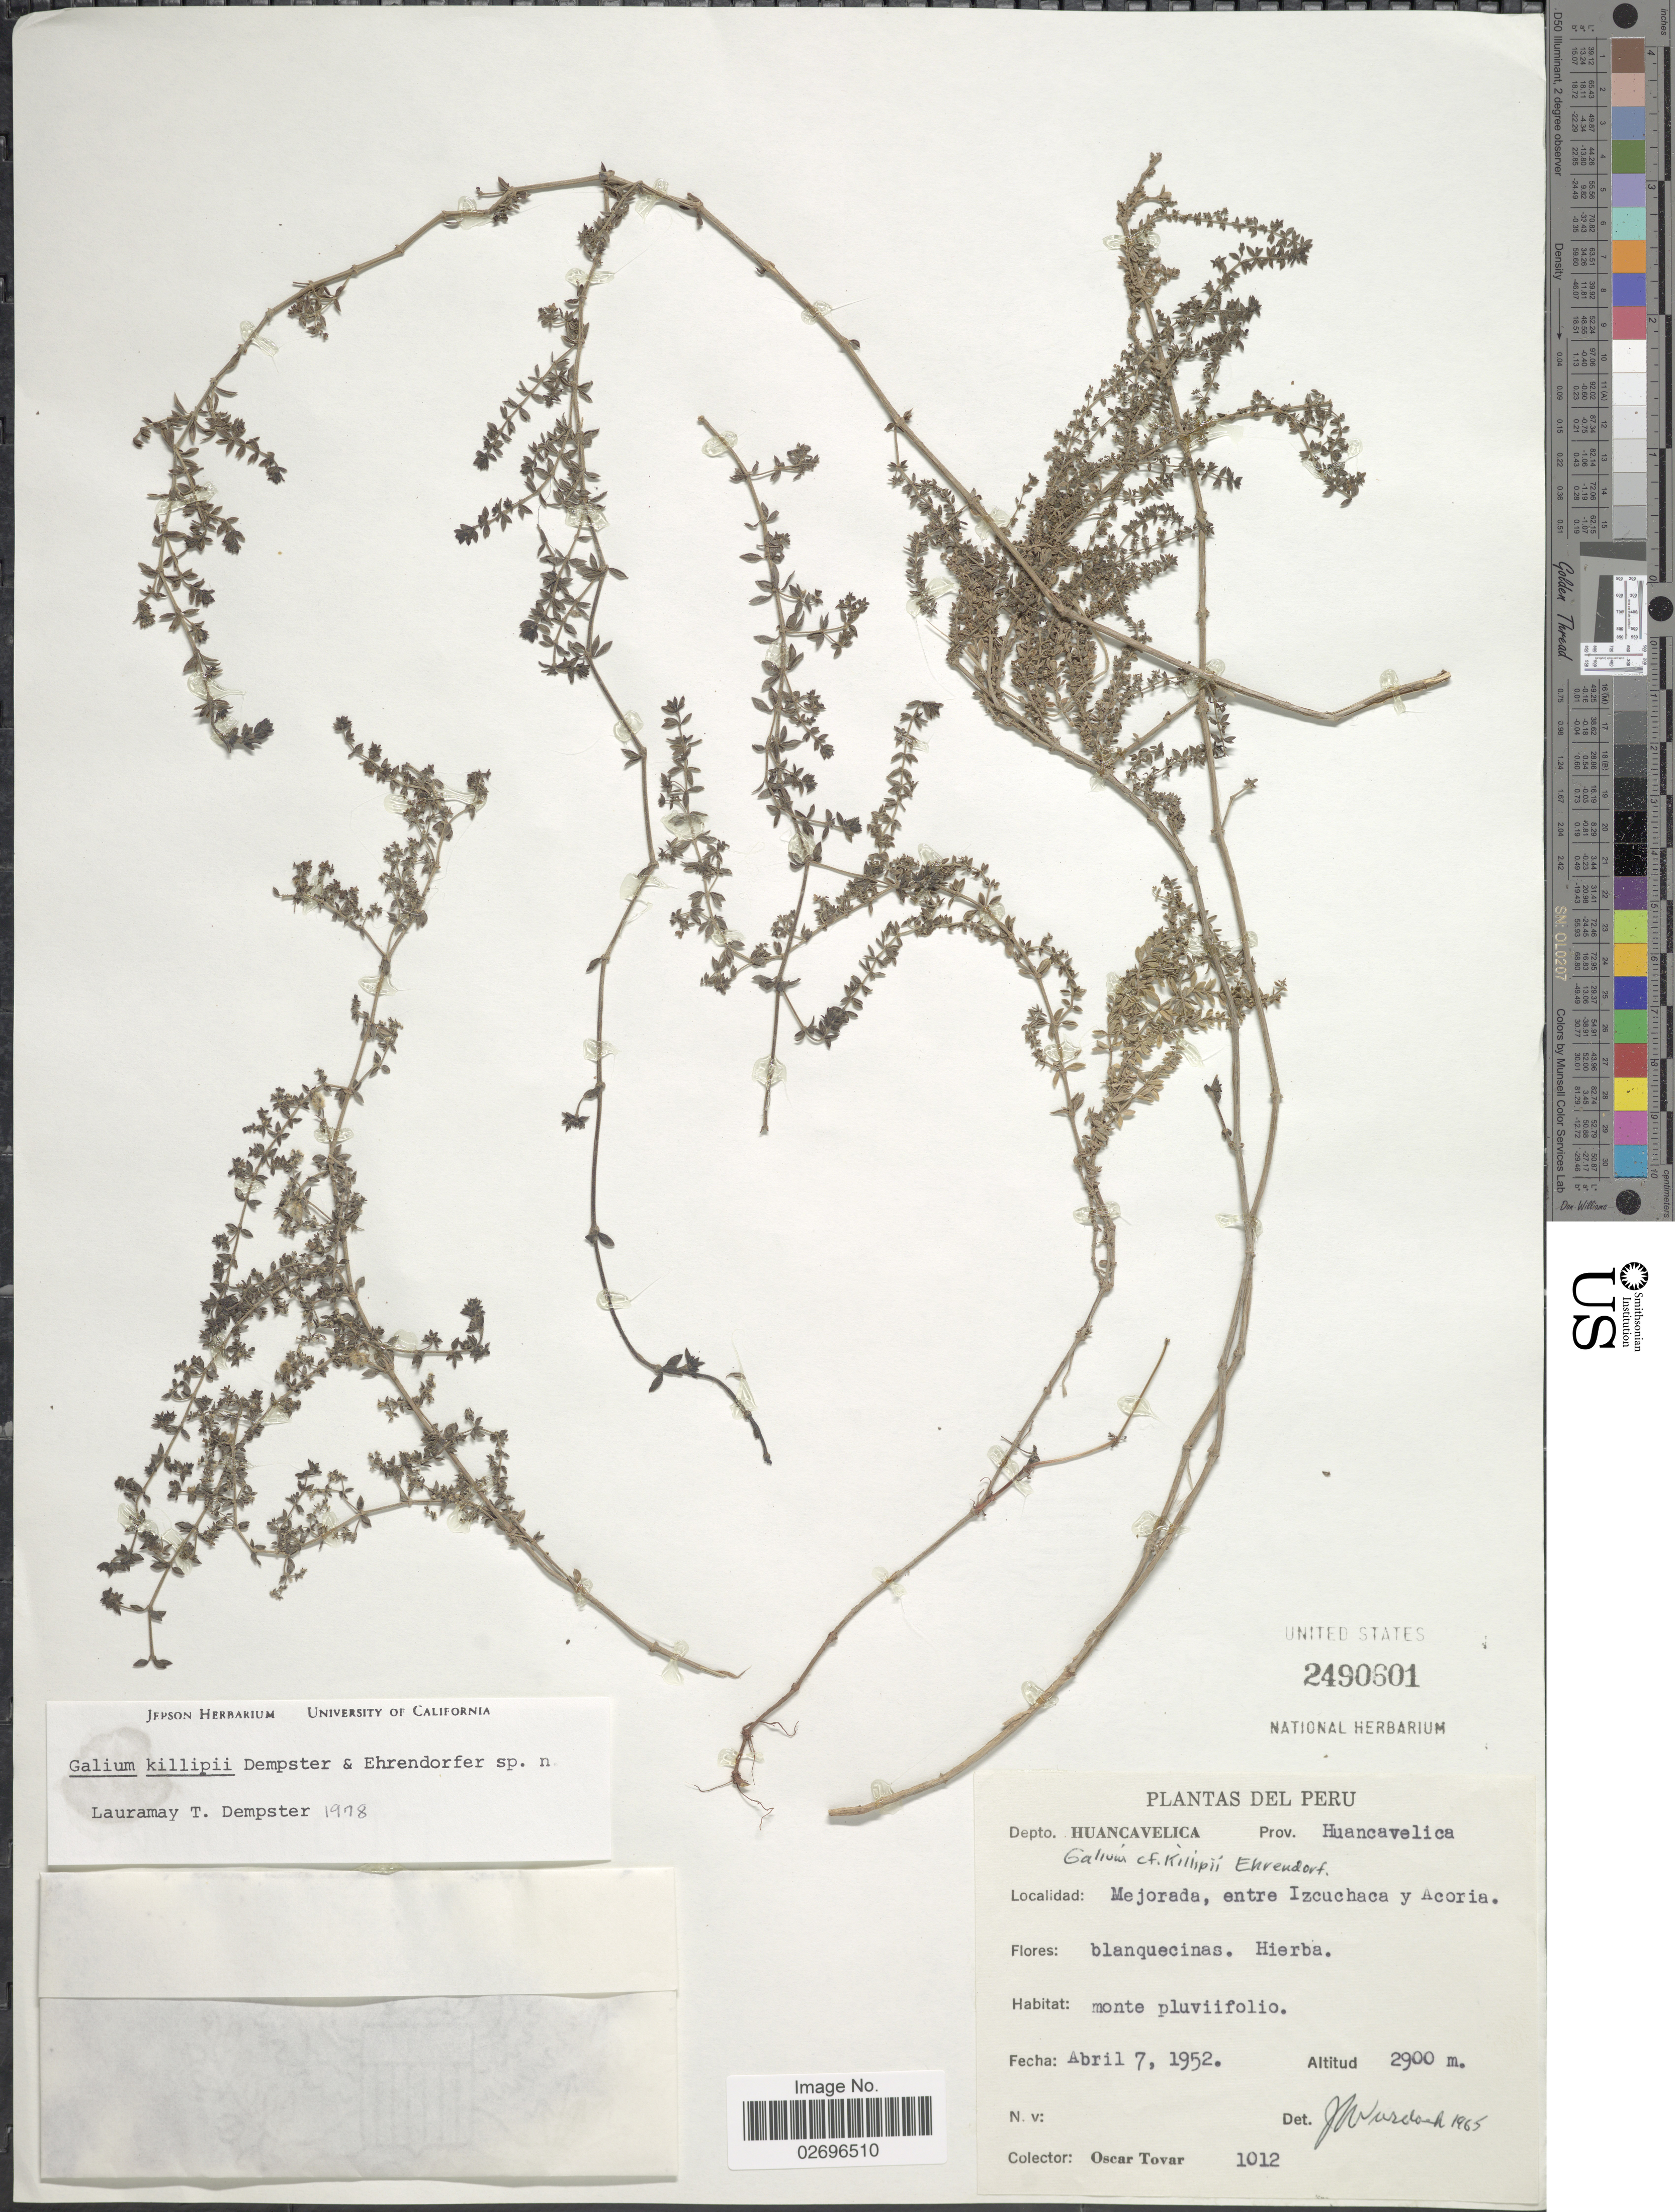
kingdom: Plantae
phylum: Tracheophyta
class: Magnoliopsida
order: Gentianales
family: Rubiaceae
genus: Galium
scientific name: Galium killipii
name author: Dempster & Ehrend.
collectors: Ó. Tovar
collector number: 1012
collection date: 1952-04-07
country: Peru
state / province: Huancavelica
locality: Depto. Huancavelica, Mejorada, entre Izcuchaca y Acoria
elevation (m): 2900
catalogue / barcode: US 2490601